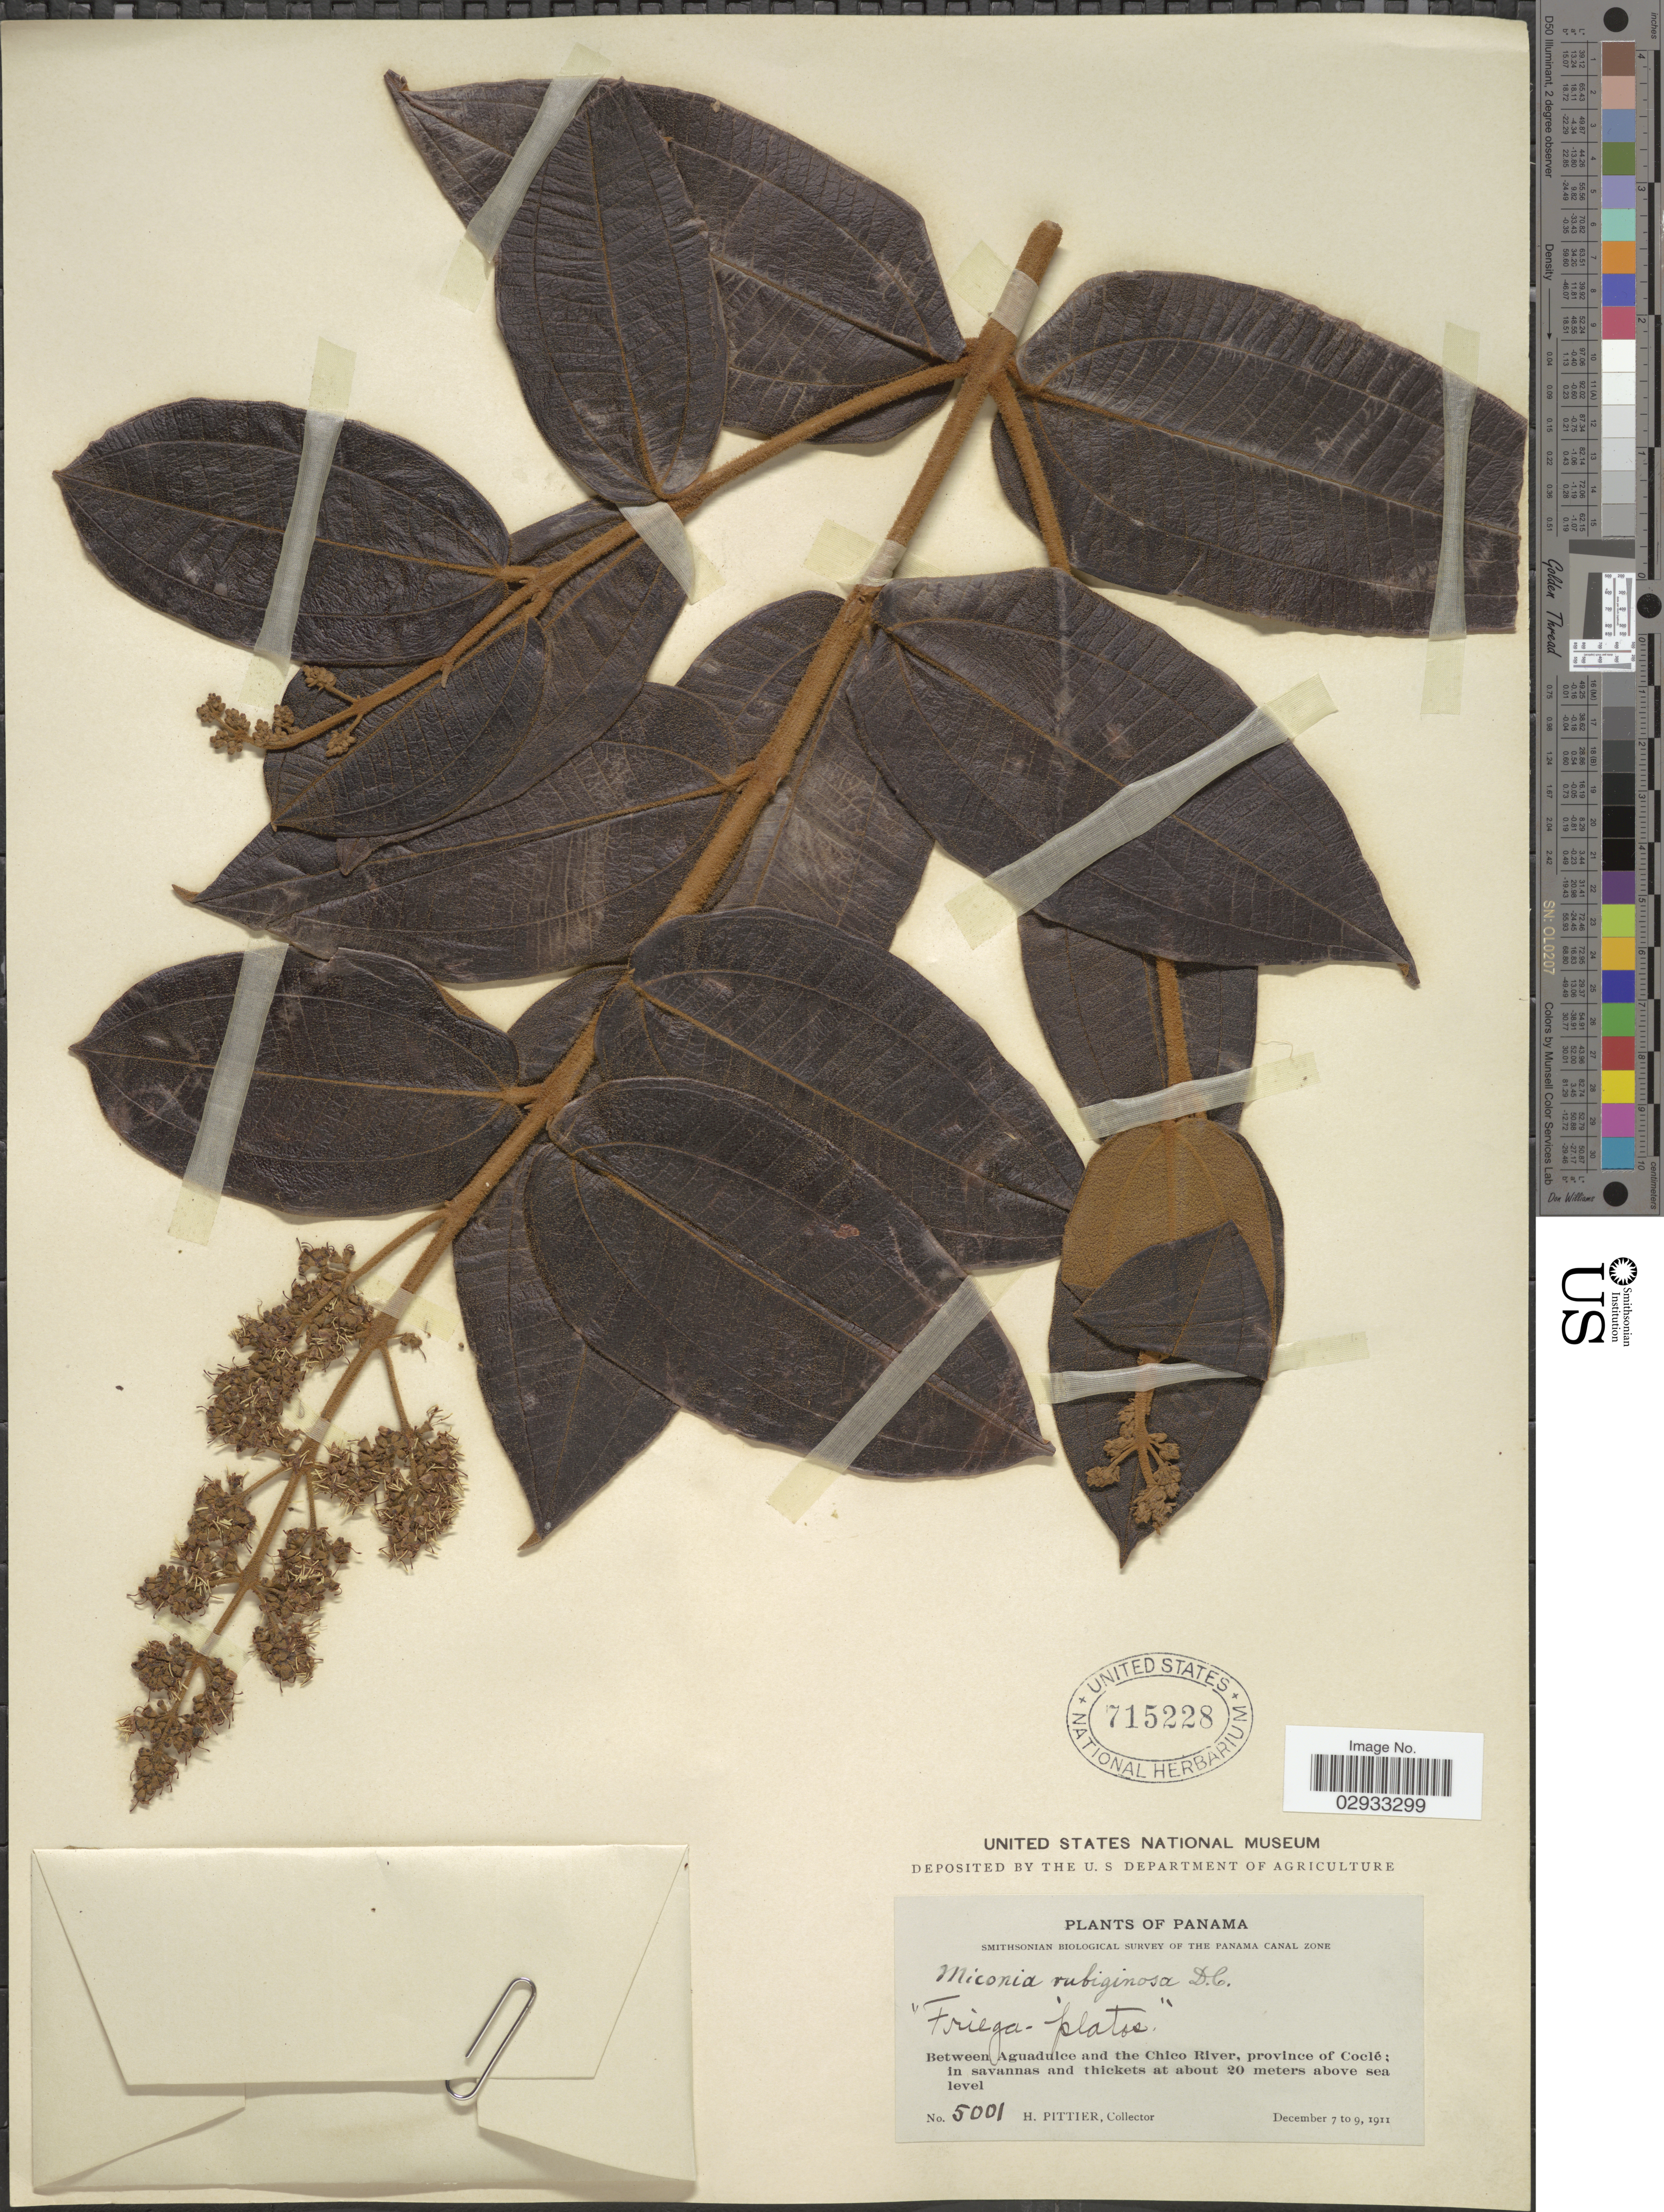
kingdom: Plantae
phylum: Tracheophyta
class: Magnoliopsida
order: Myrtales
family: Melastomataceae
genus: Miconia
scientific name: Miconia rubiginosa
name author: (Bonpl.) DC.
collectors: H. F. Pittier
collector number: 5001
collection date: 1911-12-07/1911-12-09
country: Panama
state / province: Coclé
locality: Between Aguadulce and the Chico River.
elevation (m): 20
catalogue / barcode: US 715228